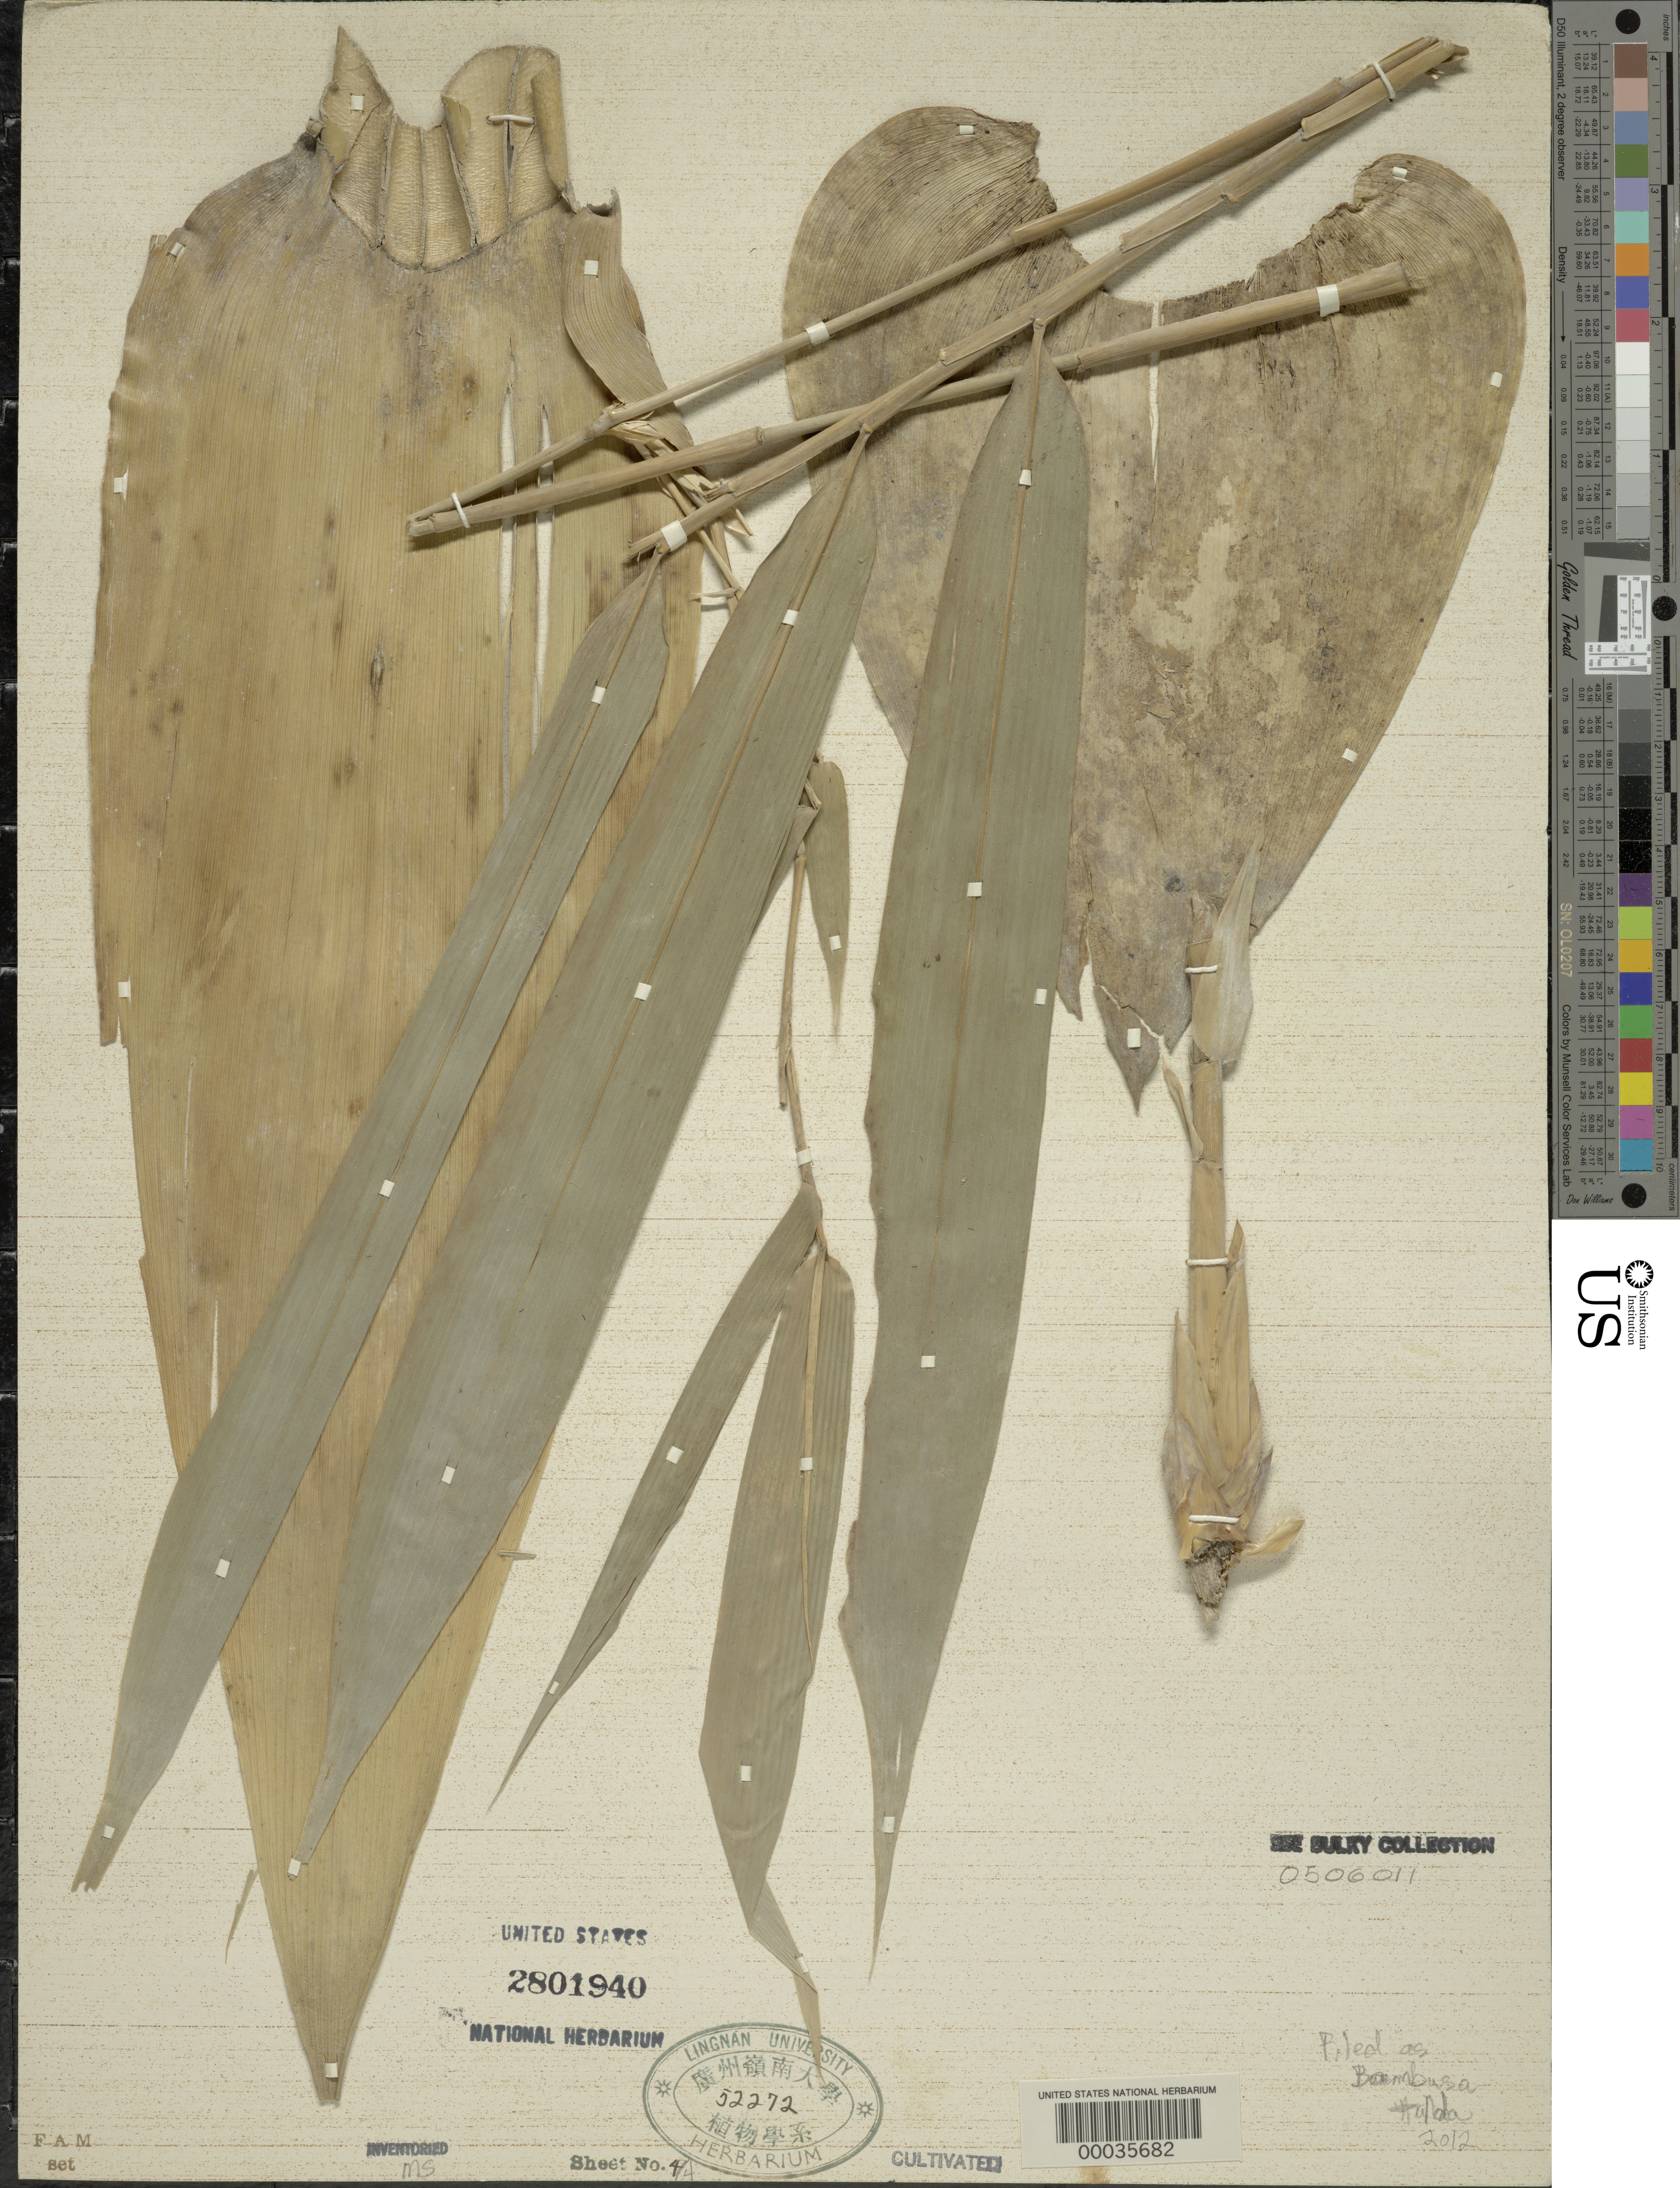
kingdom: Plantae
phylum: Tracheophyta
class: Liliopsida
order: Poales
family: Poaceae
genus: Bambusa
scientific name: Bambusa tulda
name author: Roxb.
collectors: F. A. McClure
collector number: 265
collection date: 1925-09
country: China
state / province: Guangdong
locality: Lingnan university bamboo garden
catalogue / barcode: US 2801940